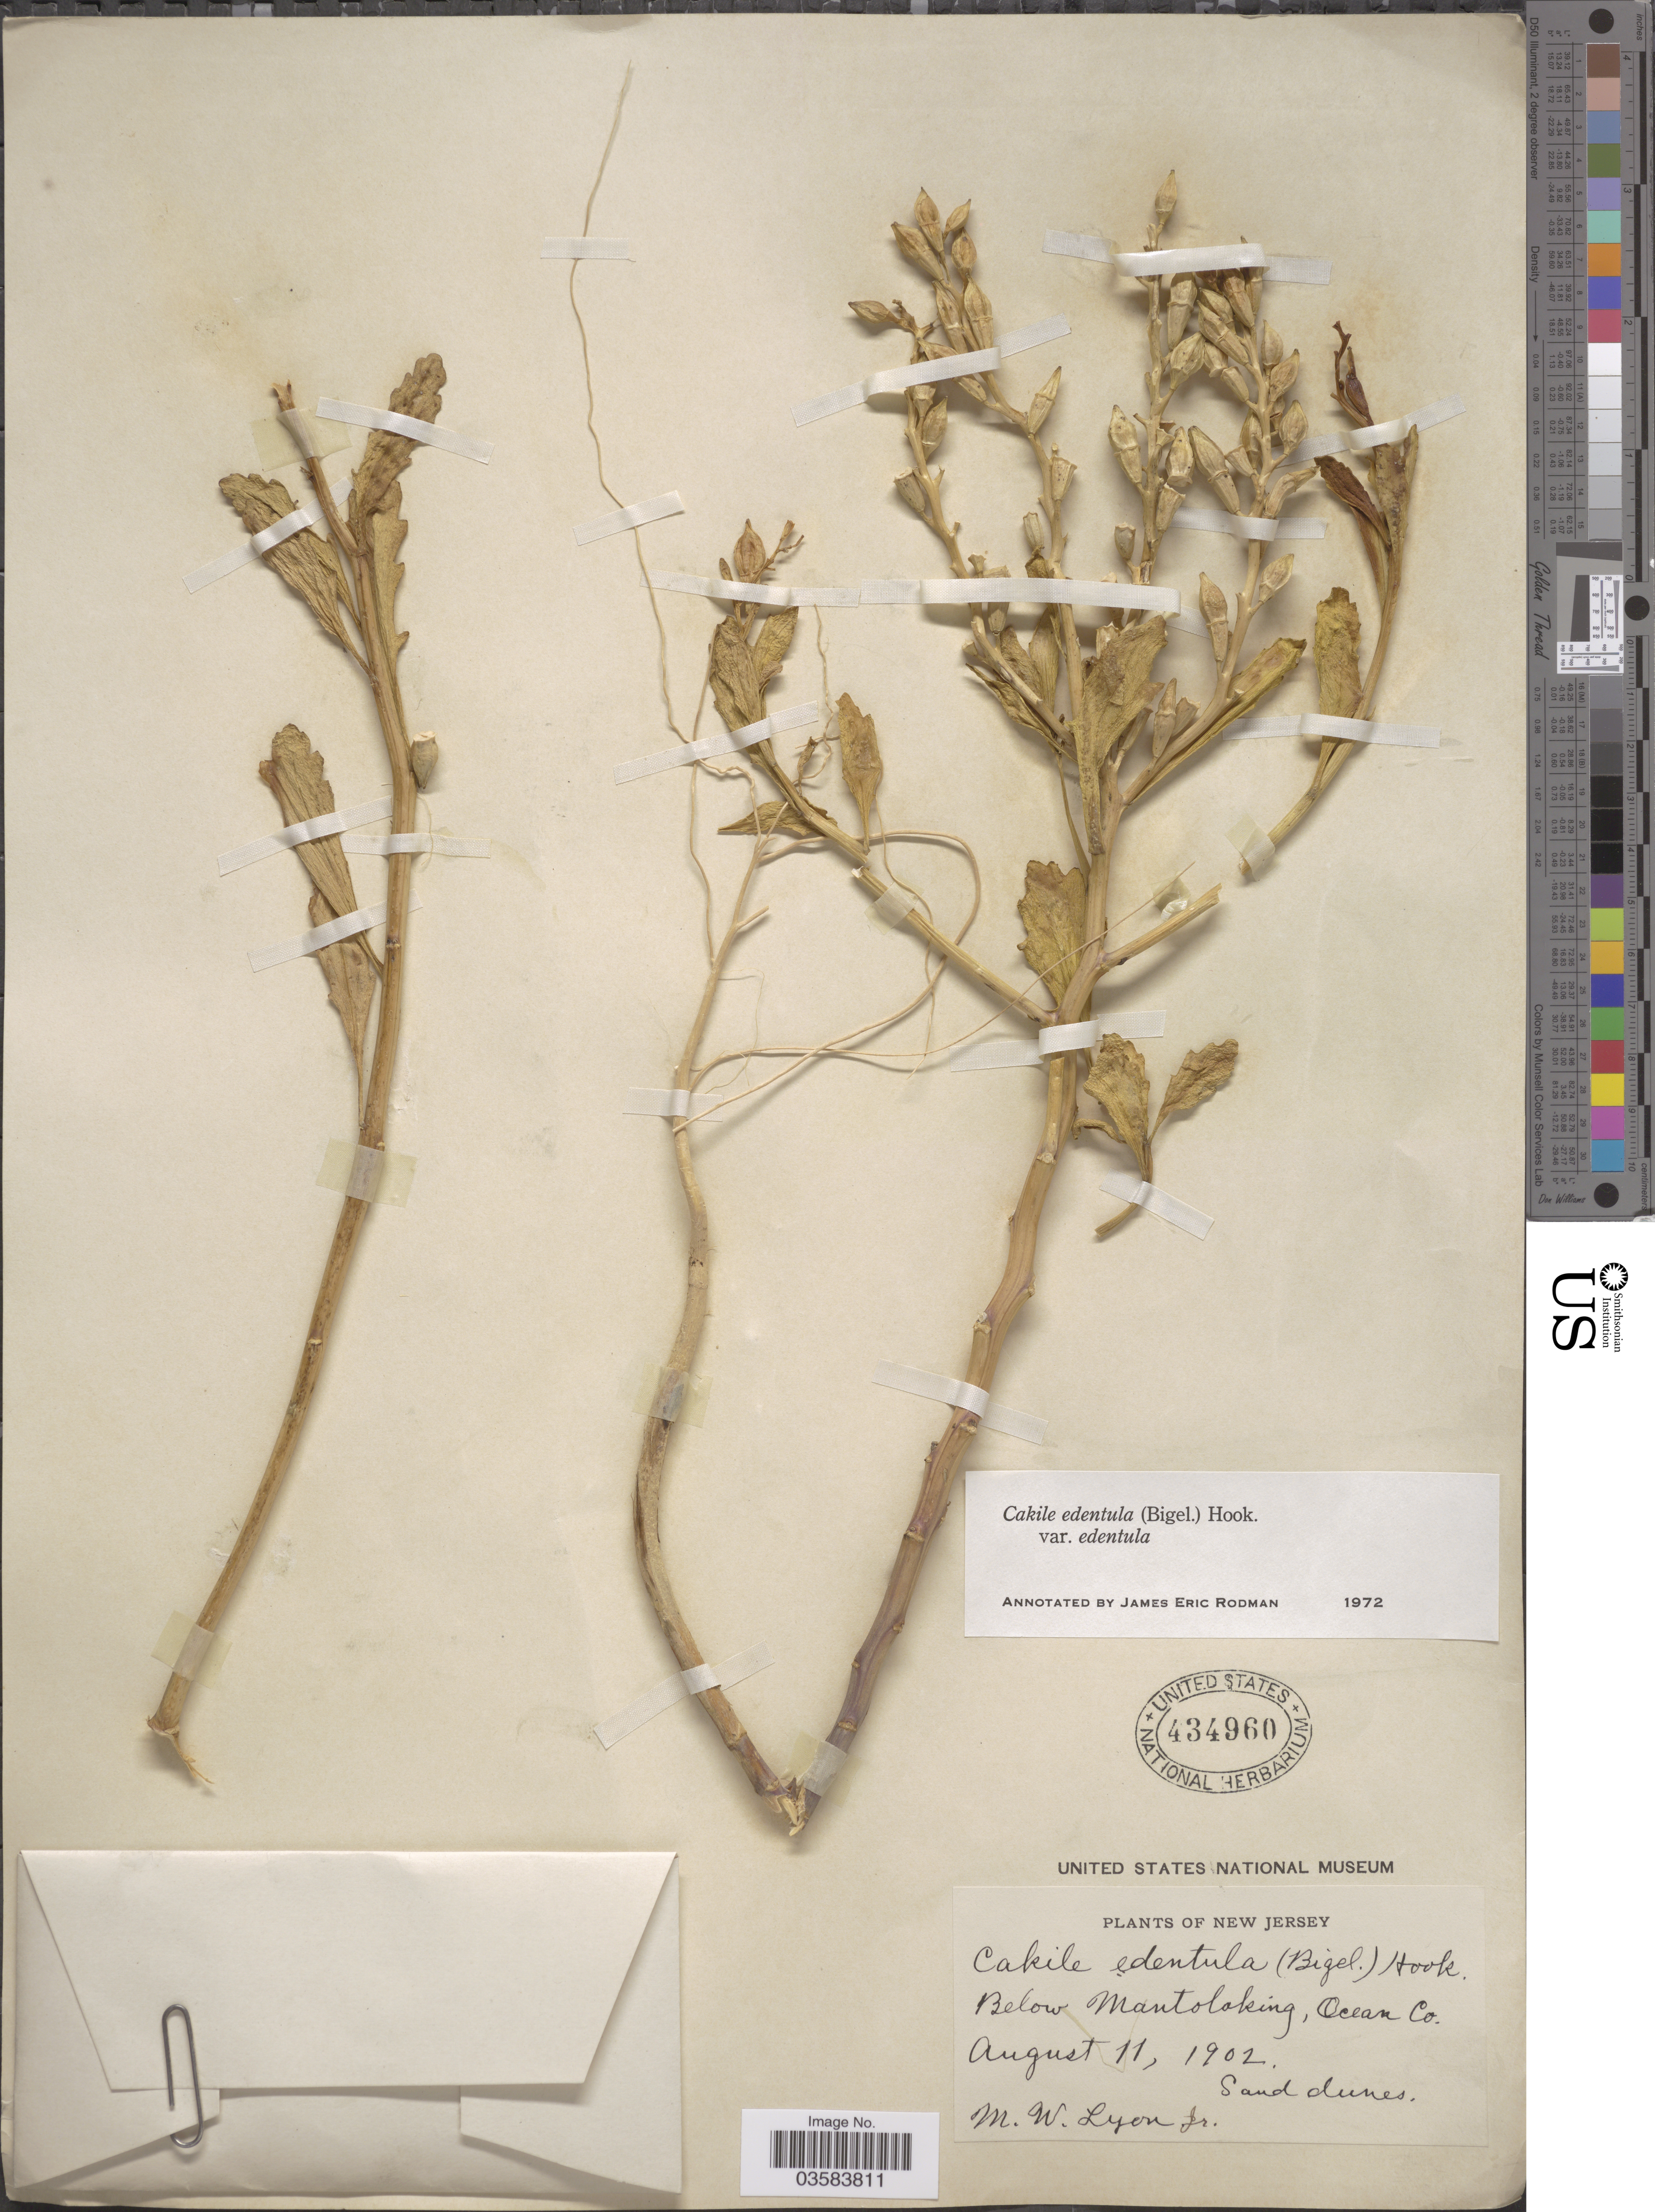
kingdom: Plantae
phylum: Tracheophyta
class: Magnoliopsida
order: Brassicales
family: Brassicaceae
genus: Cakile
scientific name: Cakile edentula var. edentula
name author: (Bigelow) Hook.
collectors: M. Lyon Jr.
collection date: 1902-08-11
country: United States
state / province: New Jersey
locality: Below Mantoloking, Ocean Co.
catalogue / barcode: US 434960